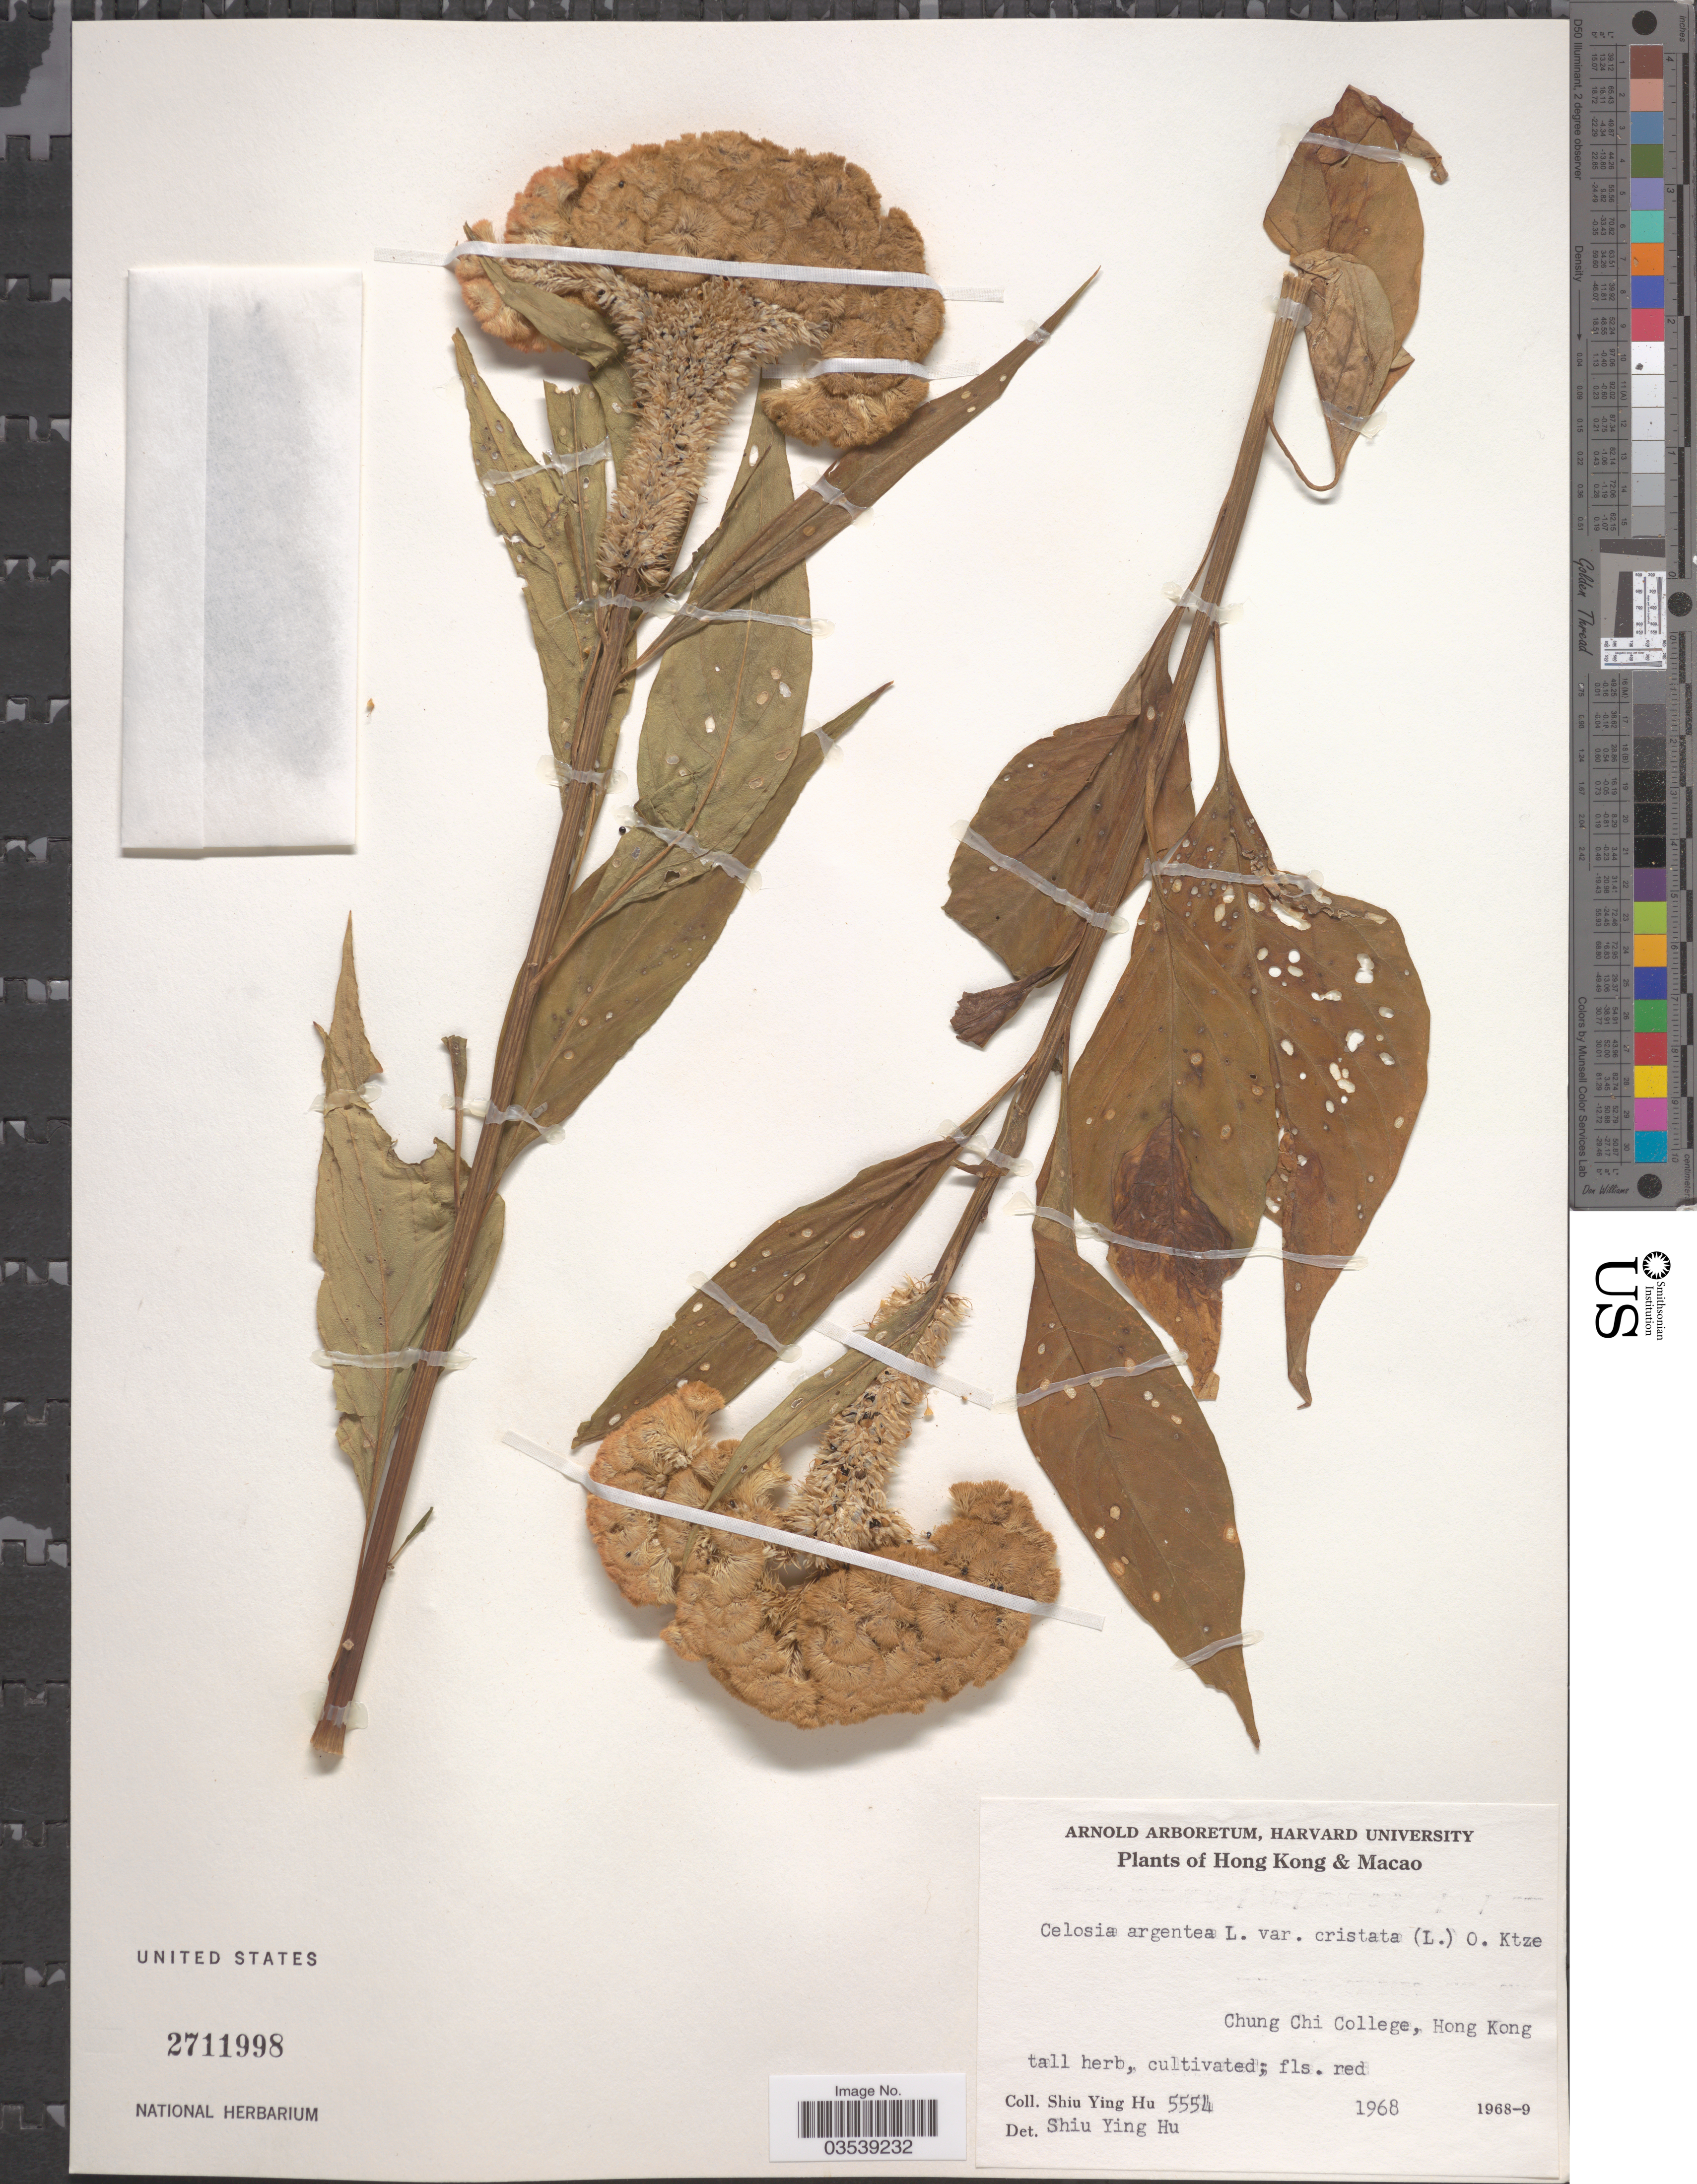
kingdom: Plantae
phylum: Tracheophyta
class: Magnoliopsida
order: Caryophyllales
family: Amaranthaceae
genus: Celosia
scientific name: Celosia argentea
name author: L.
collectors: S. Y. Hu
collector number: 5554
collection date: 1968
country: China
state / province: Hong Kong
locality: Hong Kong & Macao. Chung Chi College, Hong Kong.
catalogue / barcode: US 2711998